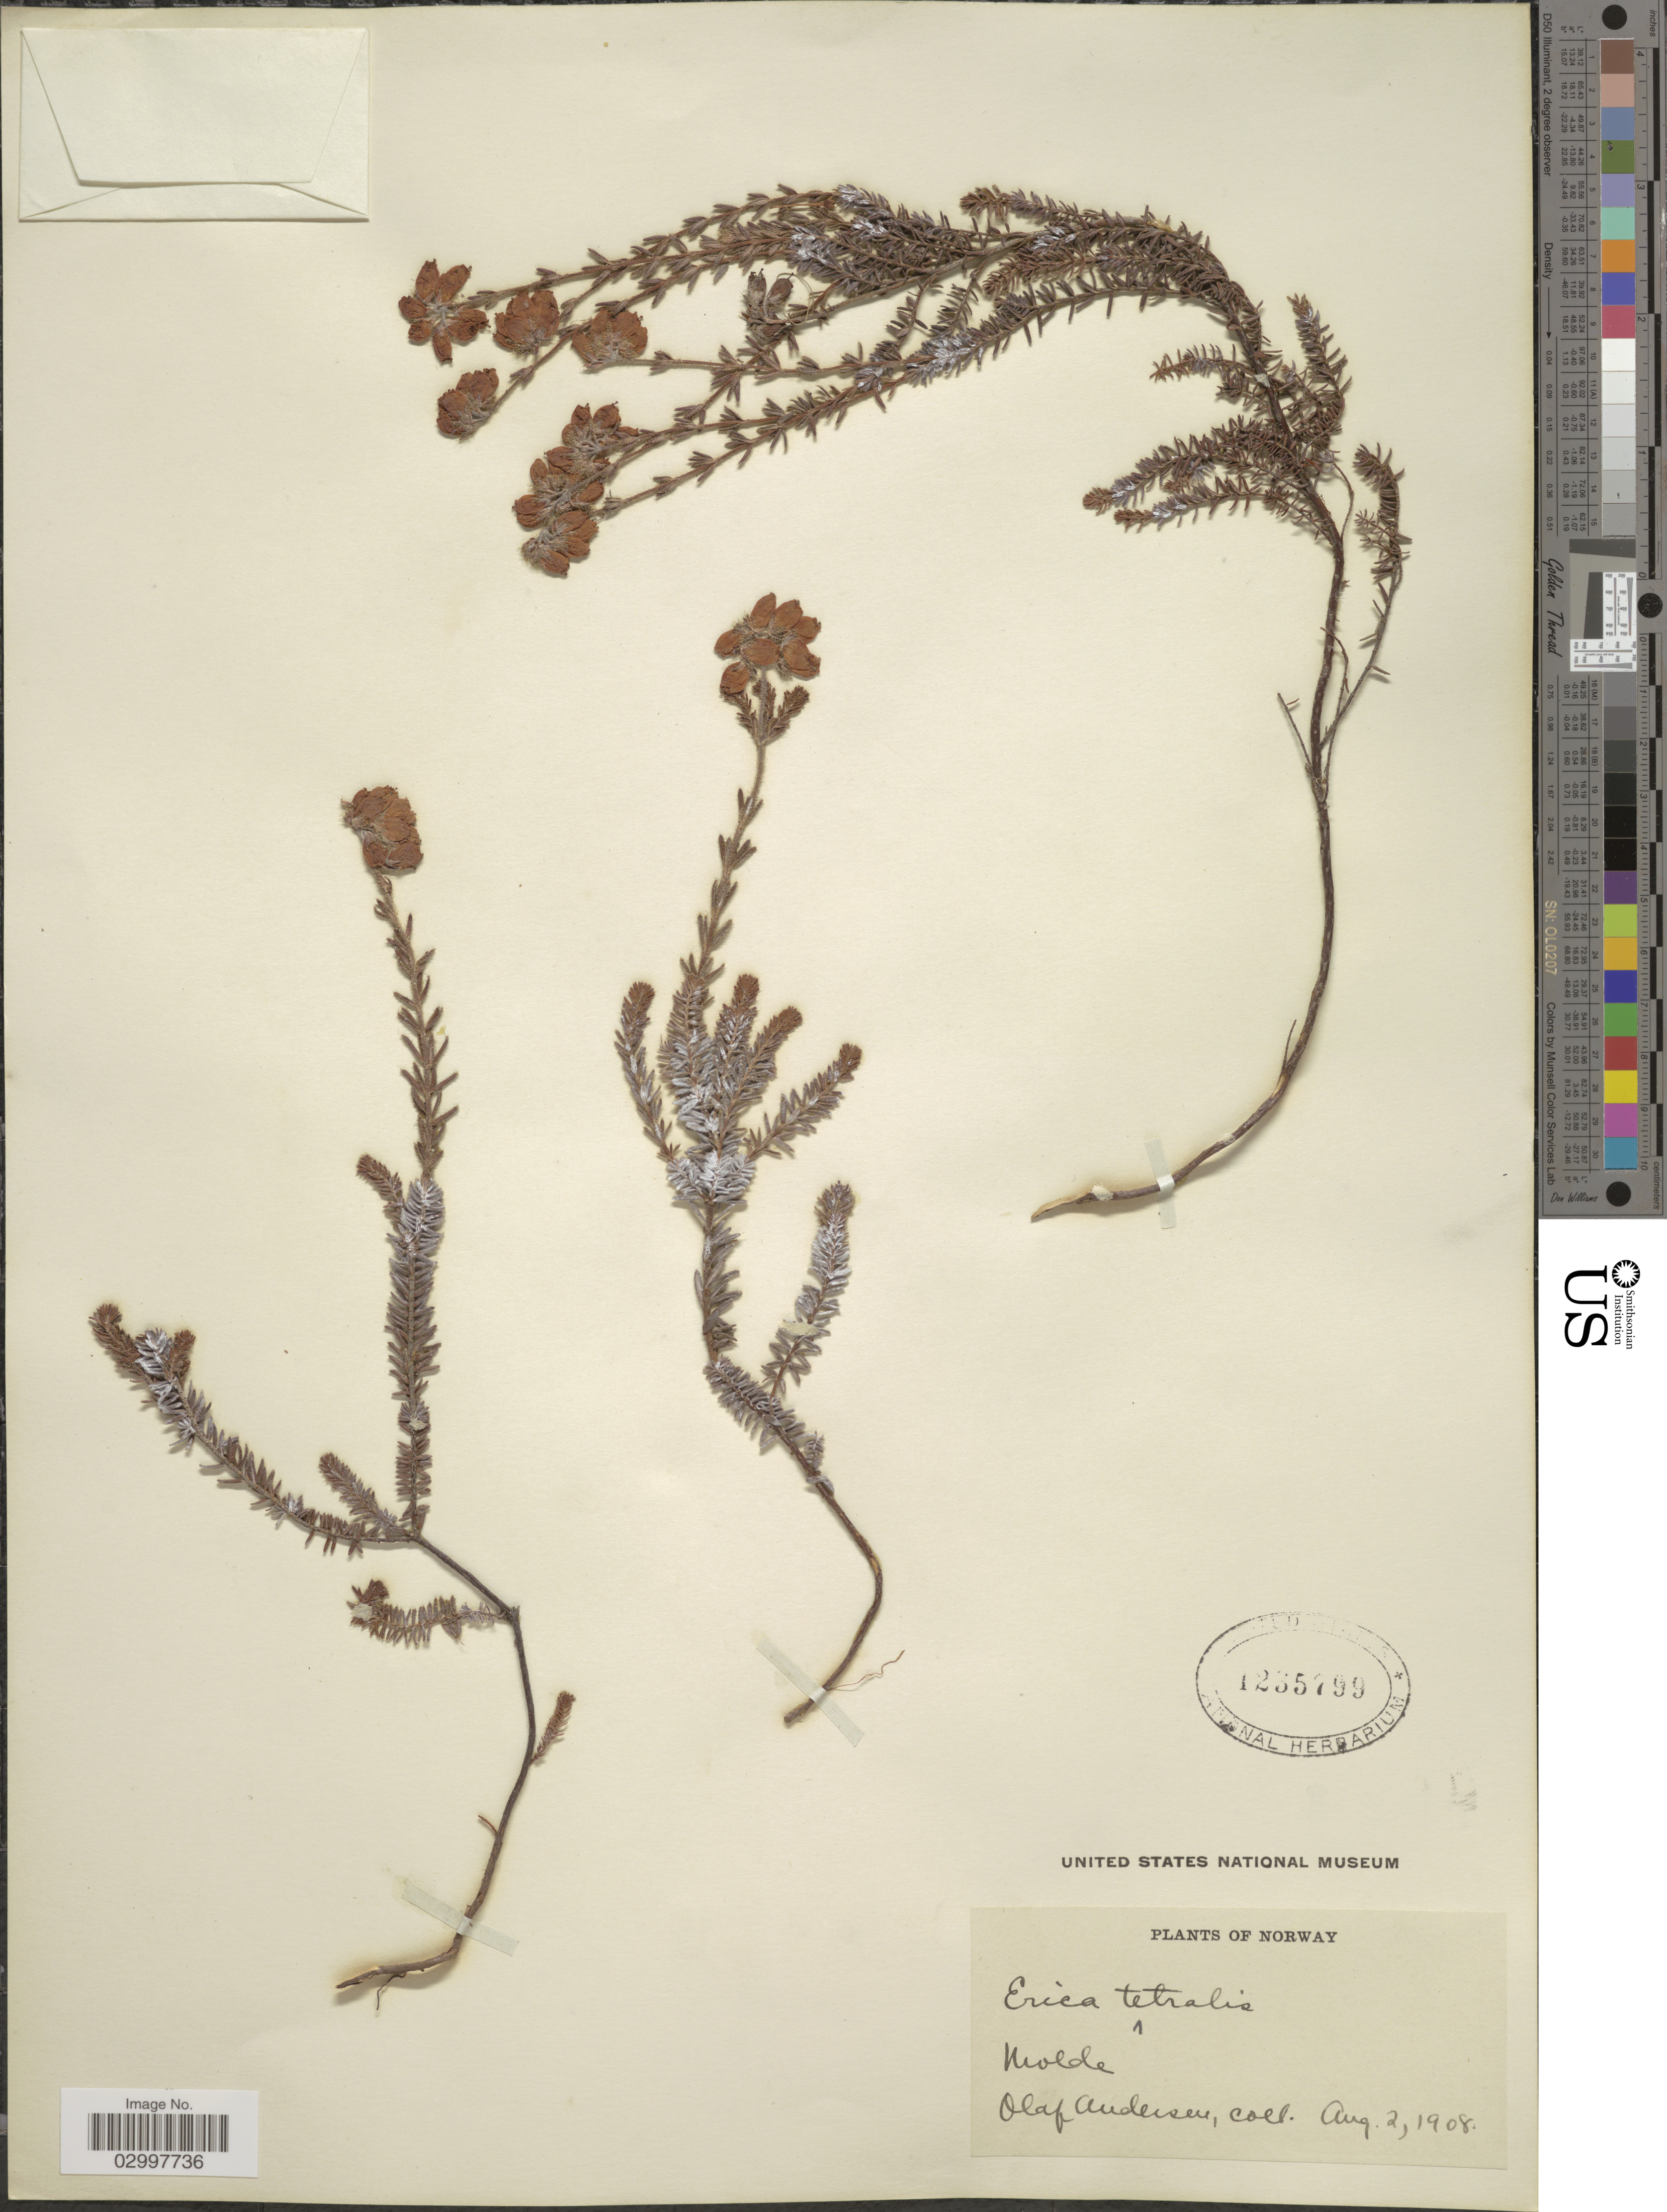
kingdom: Plantae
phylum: Tracheophyta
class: Magnoliopsida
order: Ericales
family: Ericaceae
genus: Erica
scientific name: Erica tetralix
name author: L.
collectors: O. Anderson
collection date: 1908-08-02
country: Norway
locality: Molde.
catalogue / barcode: US 1235799